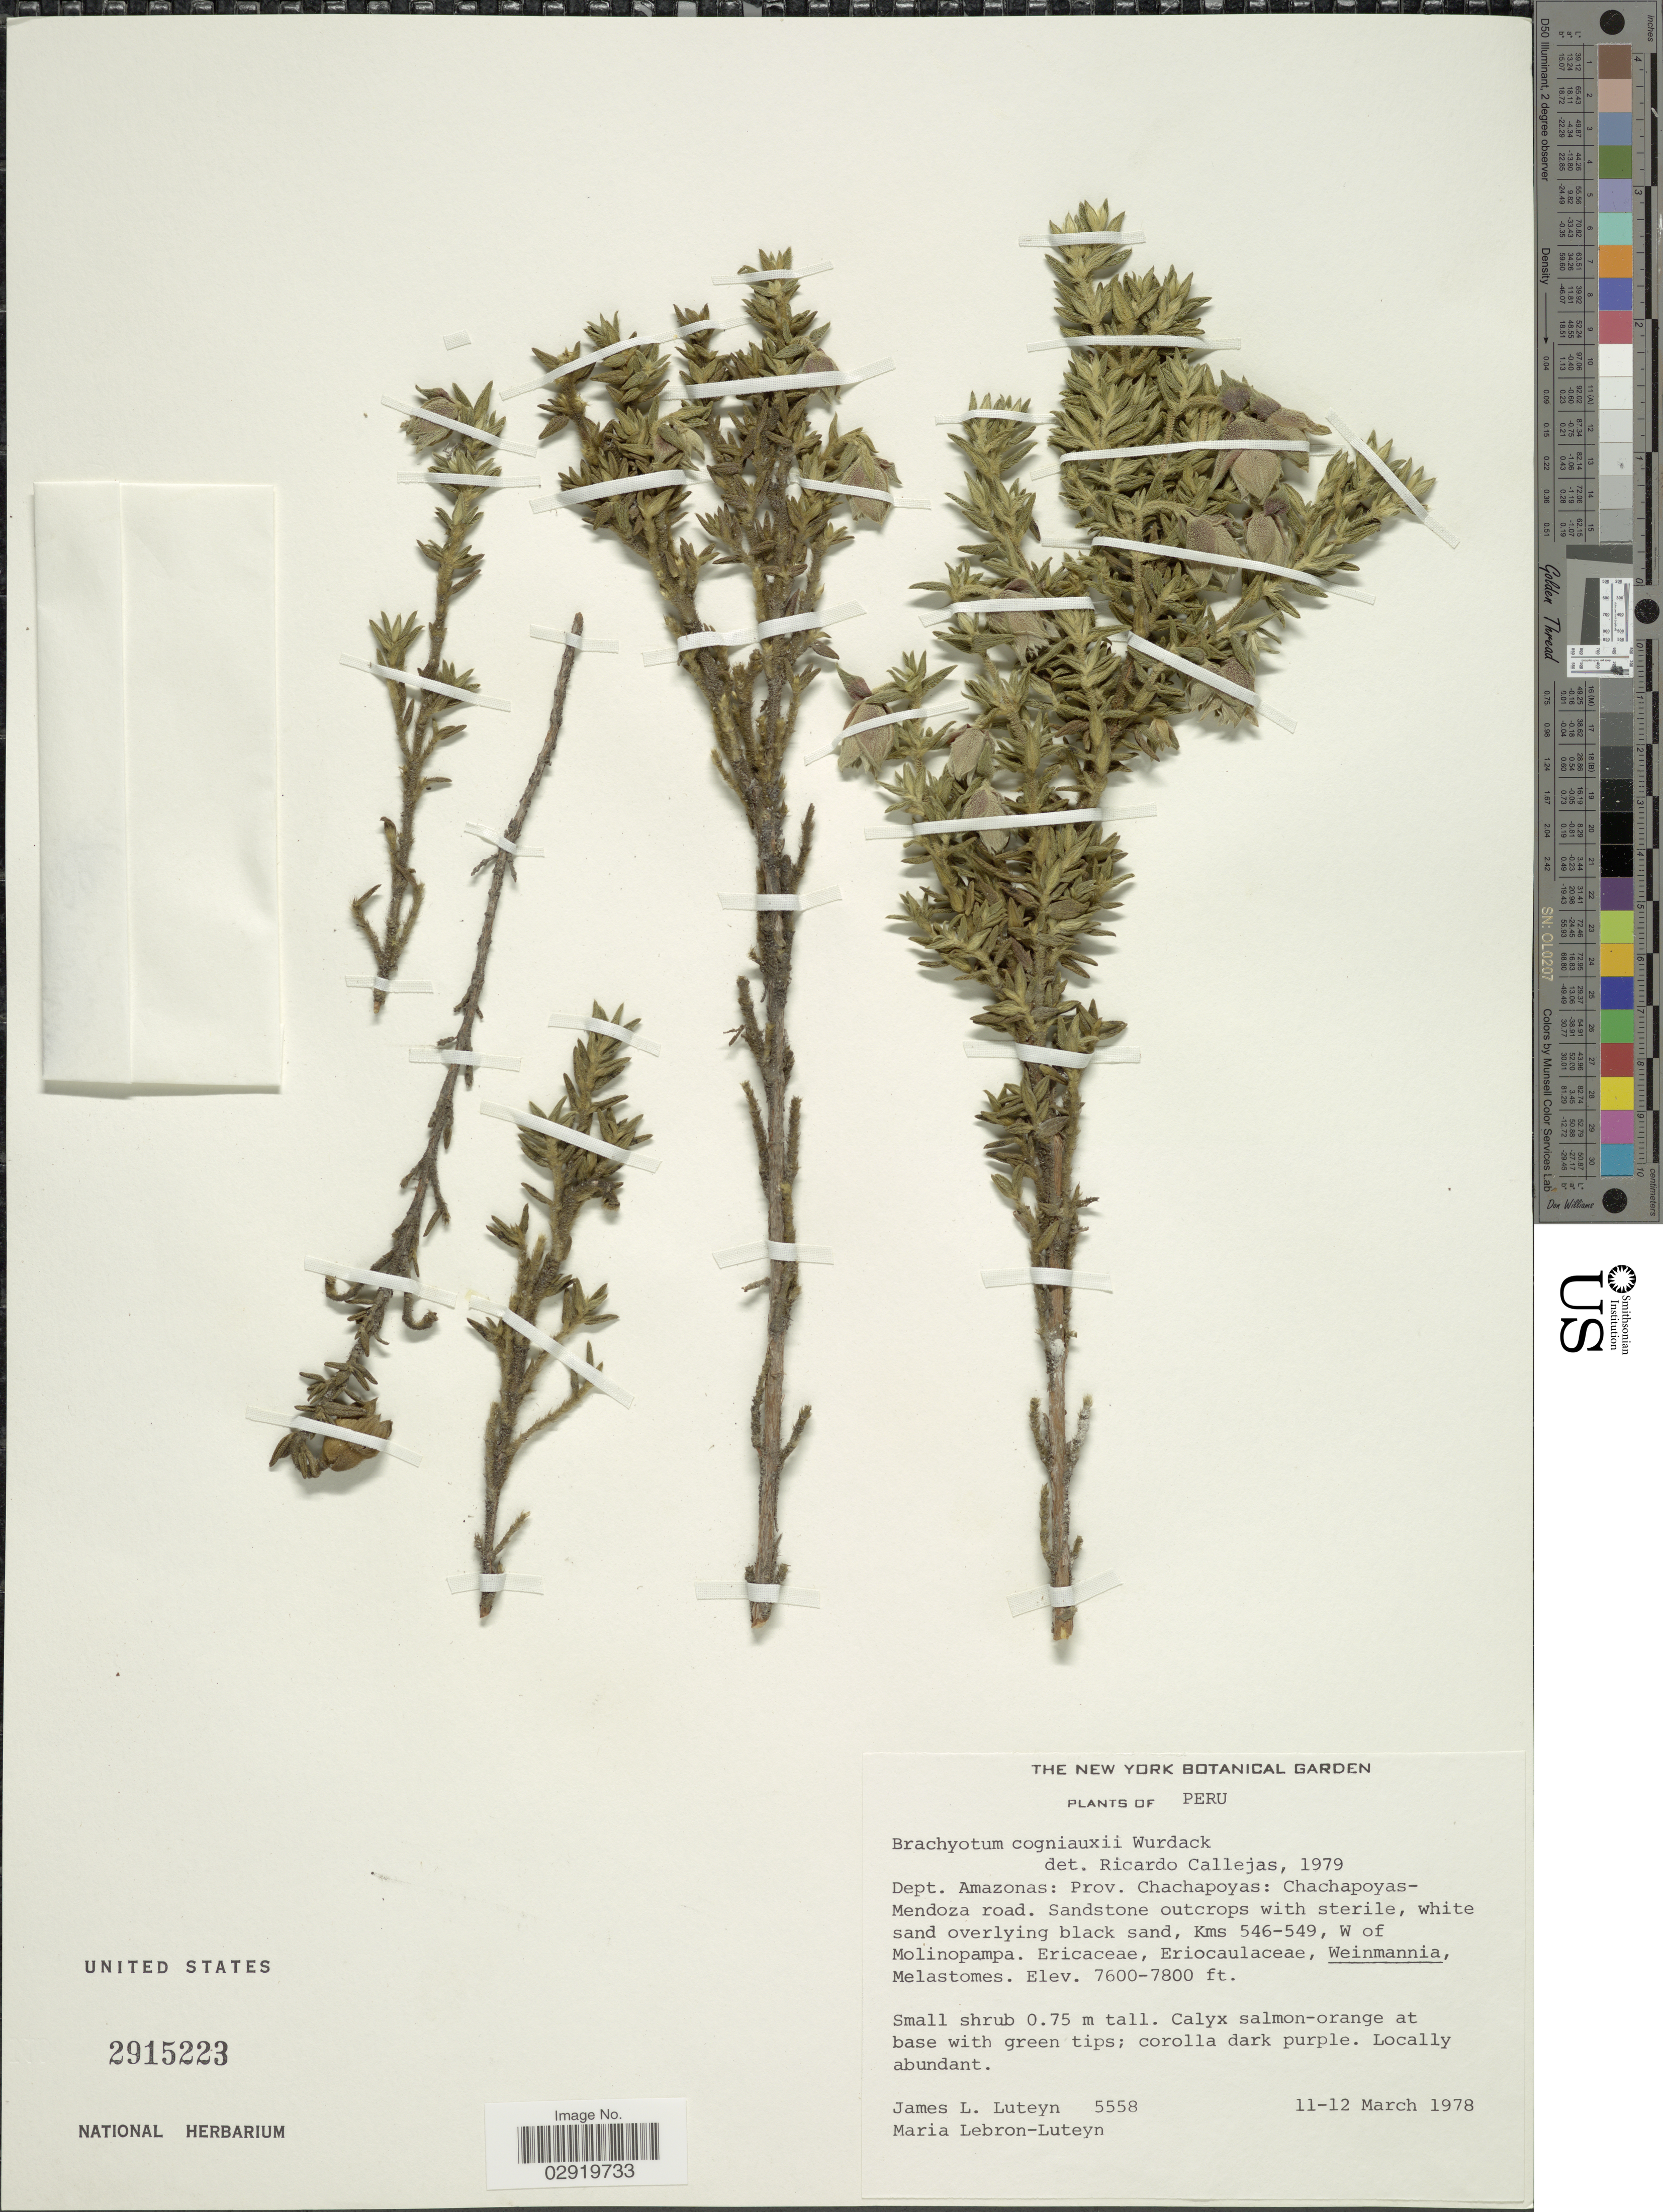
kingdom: Plantae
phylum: Tracheophyta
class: Magnoliopsida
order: Myrtales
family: Melastomataceae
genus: Brachyotum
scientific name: Brachyotum cogniauxii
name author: Wurdack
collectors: J. L. Luteyn & M. L. Lebrón-Luteyn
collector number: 5558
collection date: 1978-03-11/1978-03-12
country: Peru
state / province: Amazonas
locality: Dept. Amazonas: Prov. Chachapoyas: Chachapoyas-Mendoza road. Kms 546-549, W of Molinopampa.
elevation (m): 2316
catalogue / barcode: US 2915223